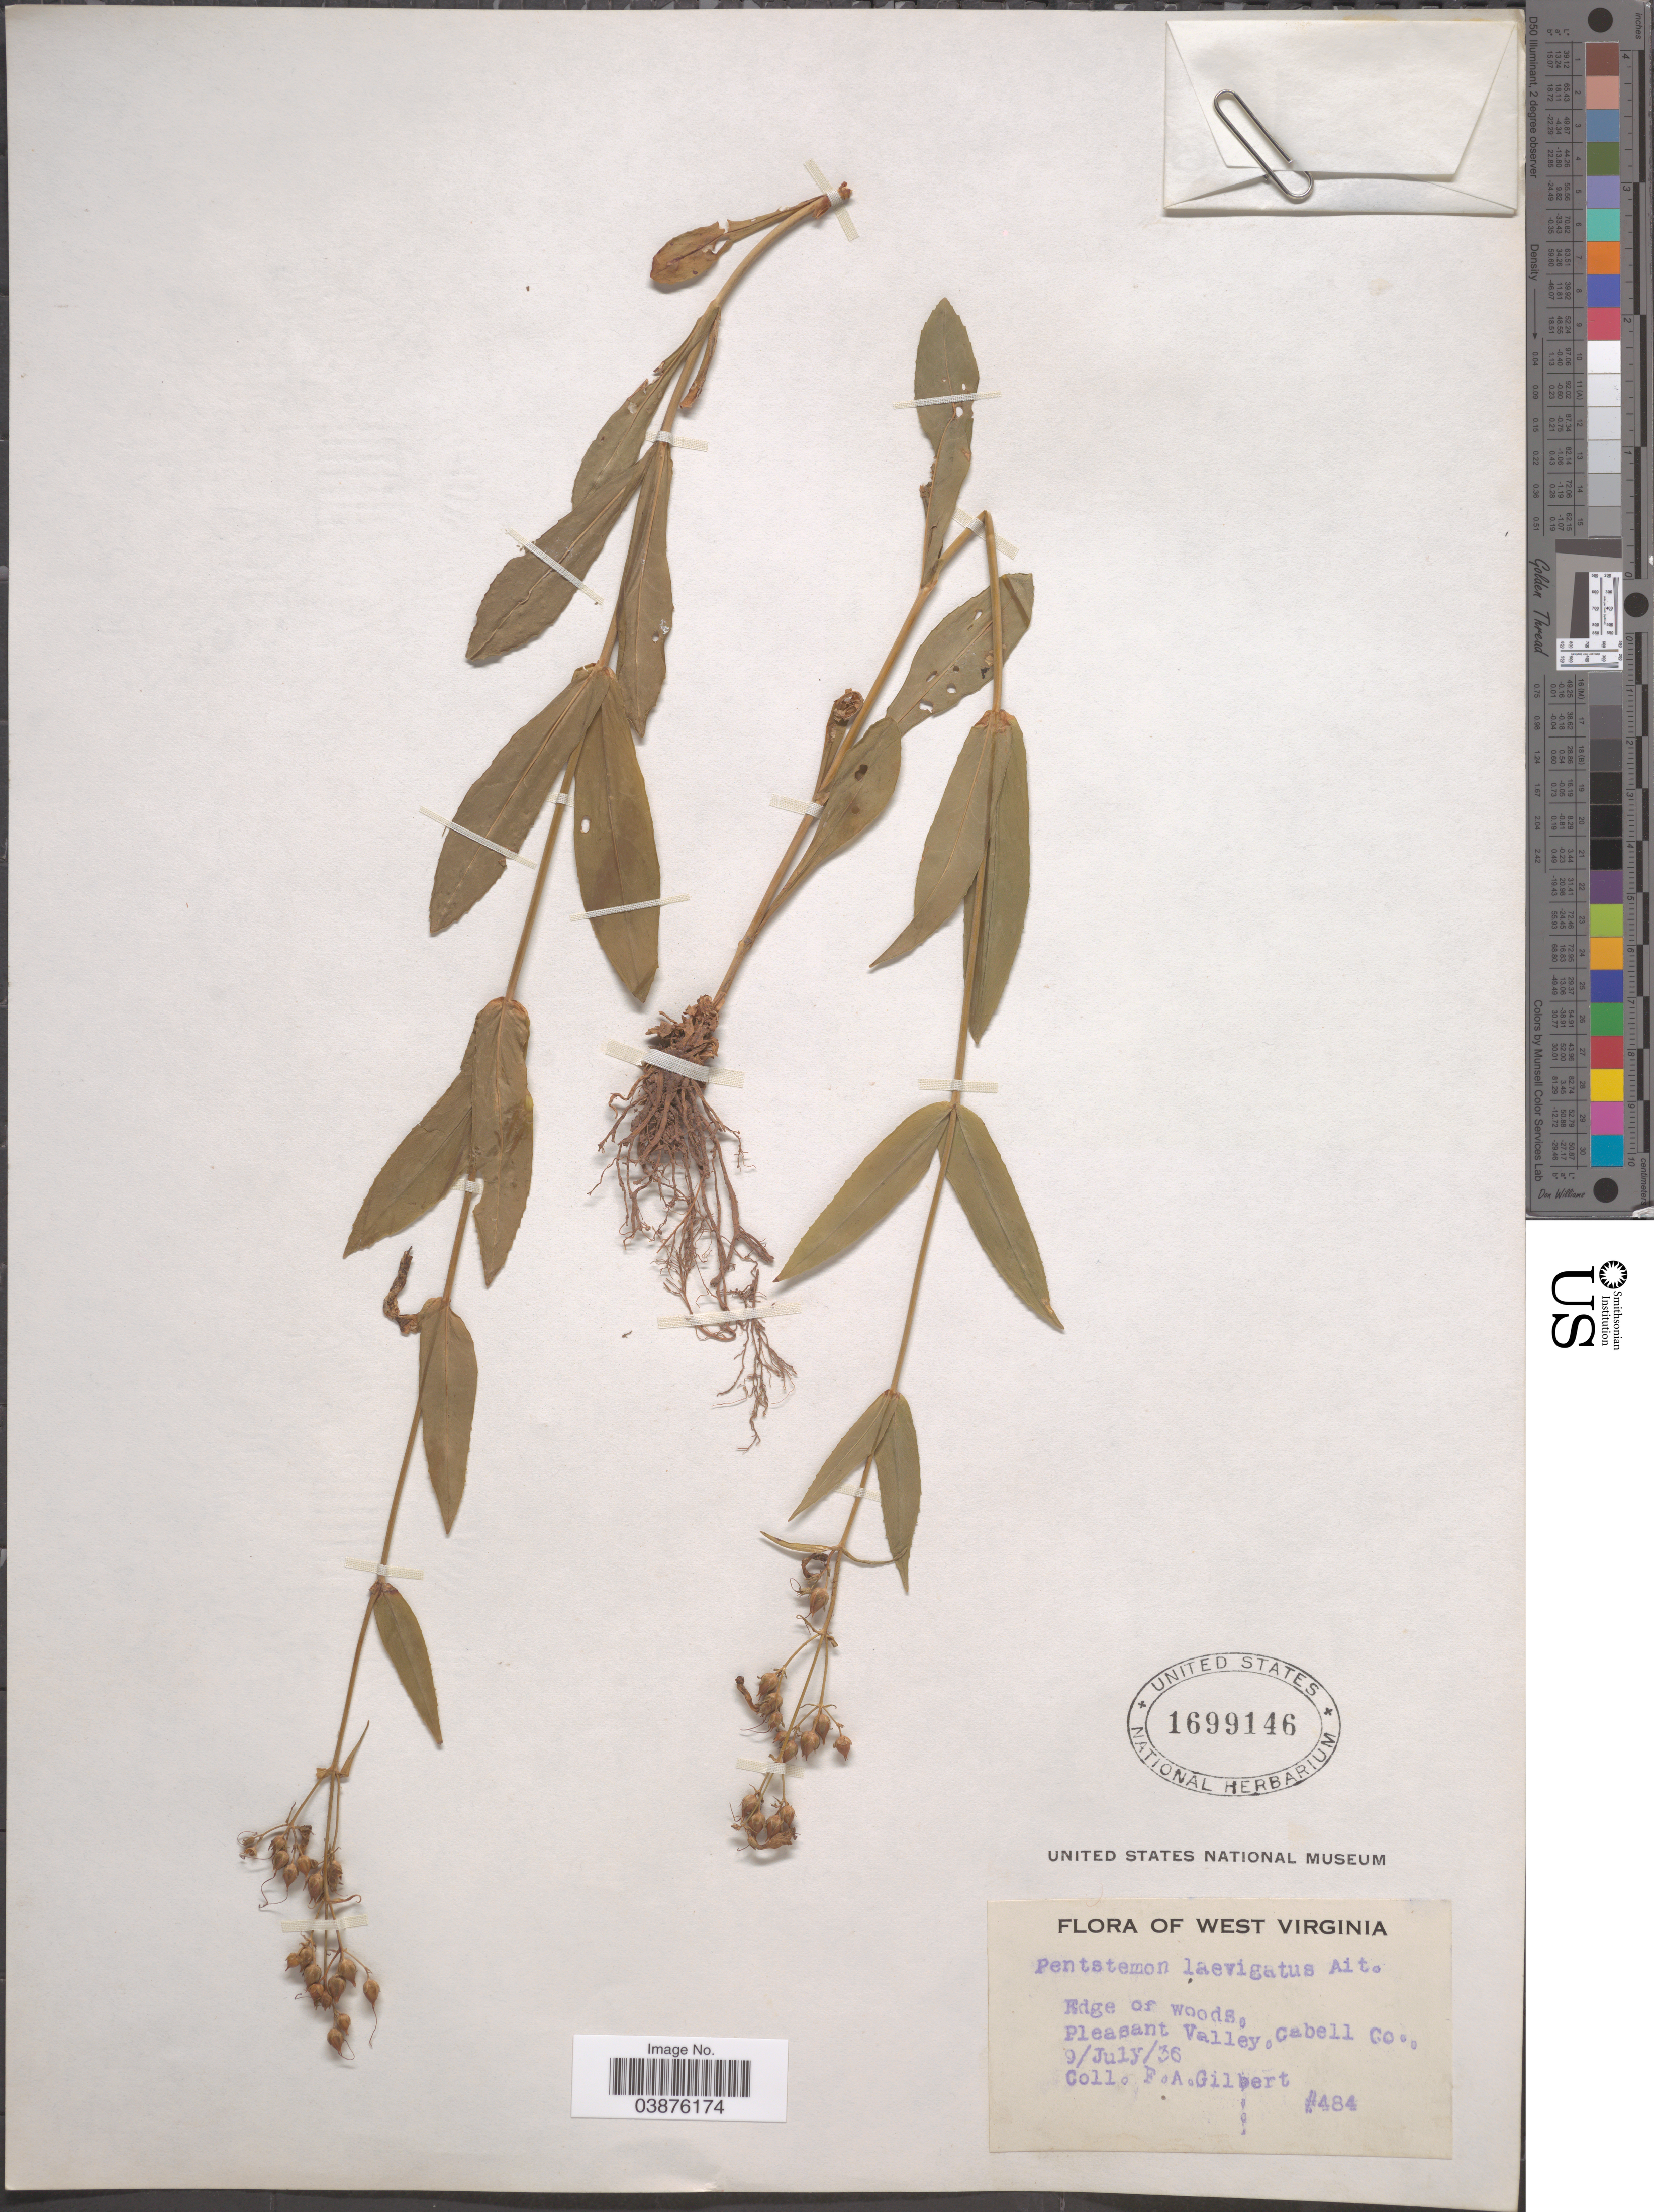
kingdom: Plantae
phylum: Tracheophyta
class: Magnoliopsida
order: Lamiales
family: Plantaginaceae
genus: Penstemon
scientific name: Penstemon laevigatus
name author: Aiton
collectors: F. A. Gilbert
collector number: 484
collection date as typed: Transcribed d/m/y: 9/7/36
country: United States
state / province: West Virginia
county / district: Cabell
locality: Edge of woods, Pleasant Valley, Cabell Co.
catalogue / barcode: US 1699146